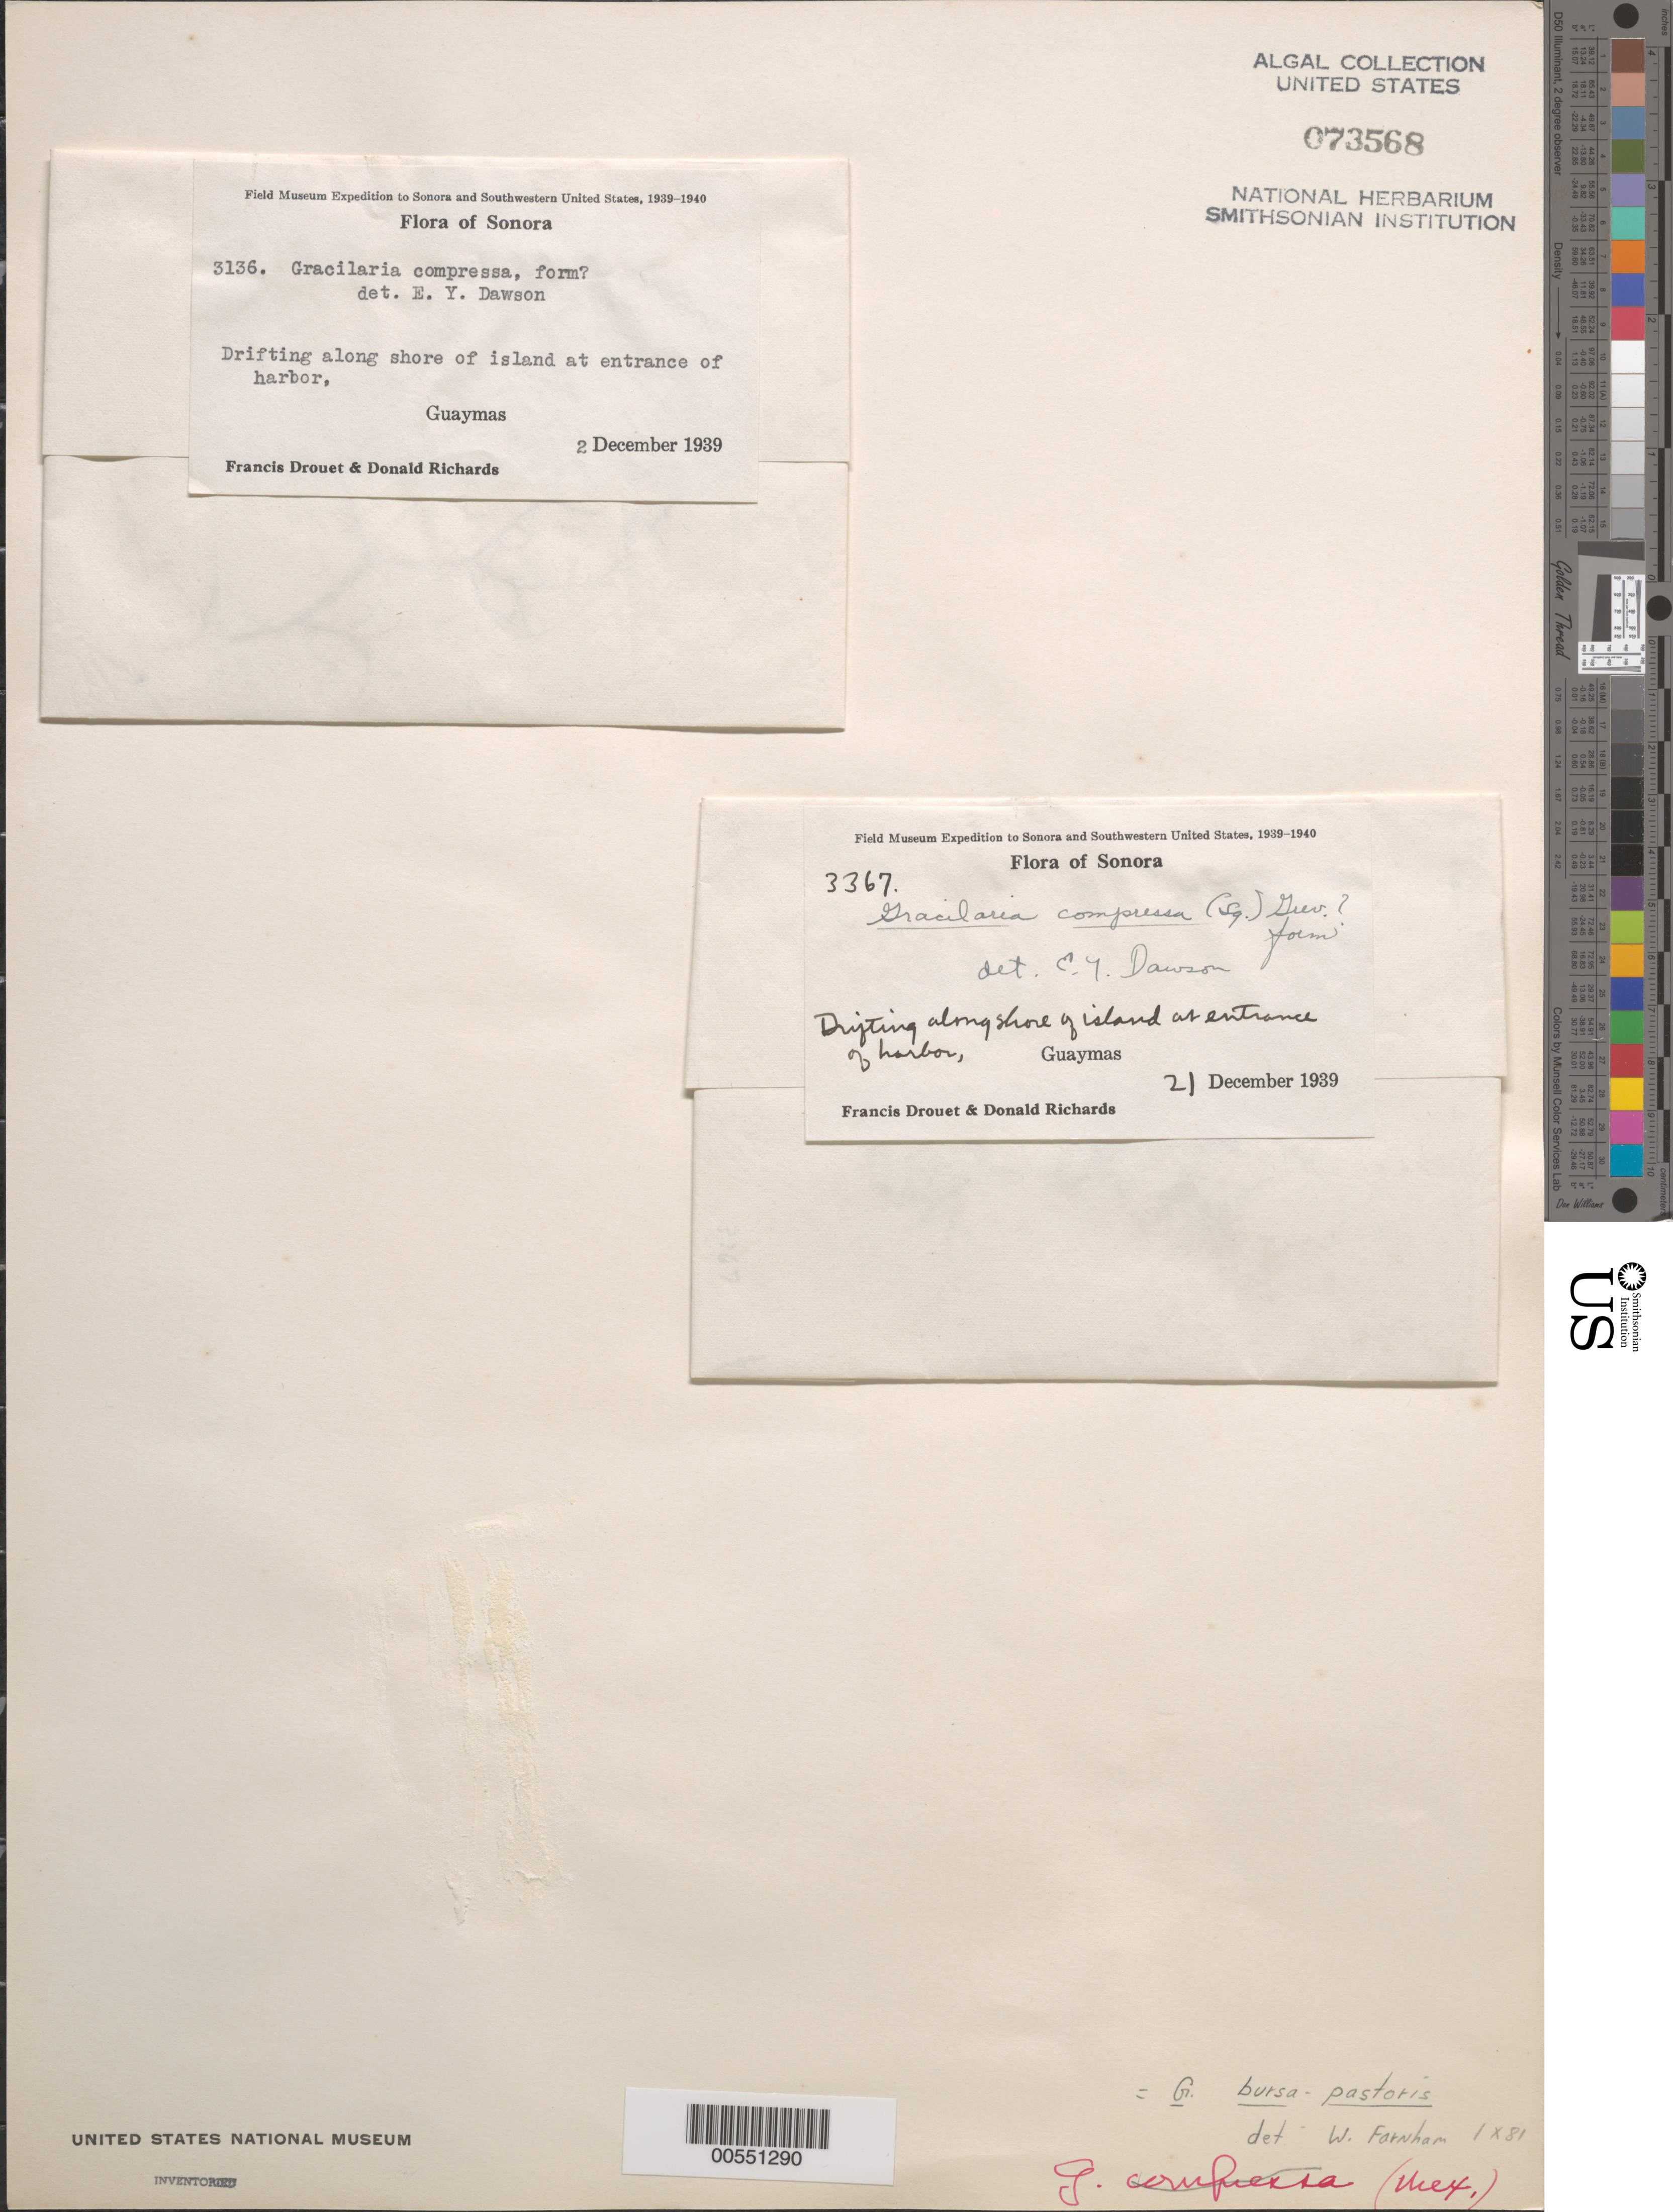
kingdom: Plantae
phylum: Rhodophyta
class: Florideophyceae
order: Gracilariales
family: Gracilariaceae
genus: Gracilaria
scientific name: Gracilaria bursa-pastoris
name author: (S.G. Gmel.) P.C. Silva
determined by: Farnham, W. F.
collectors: F. E. Drouet & D. Richards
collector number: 3136 & 3367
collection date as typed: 02 Dec 1939 AND 21 Dec 1939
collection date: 1939-12-02,1939-12-21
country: Mexico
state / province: Sonora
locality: Island, Guaymas Harbor entrance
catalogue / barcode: US 73568